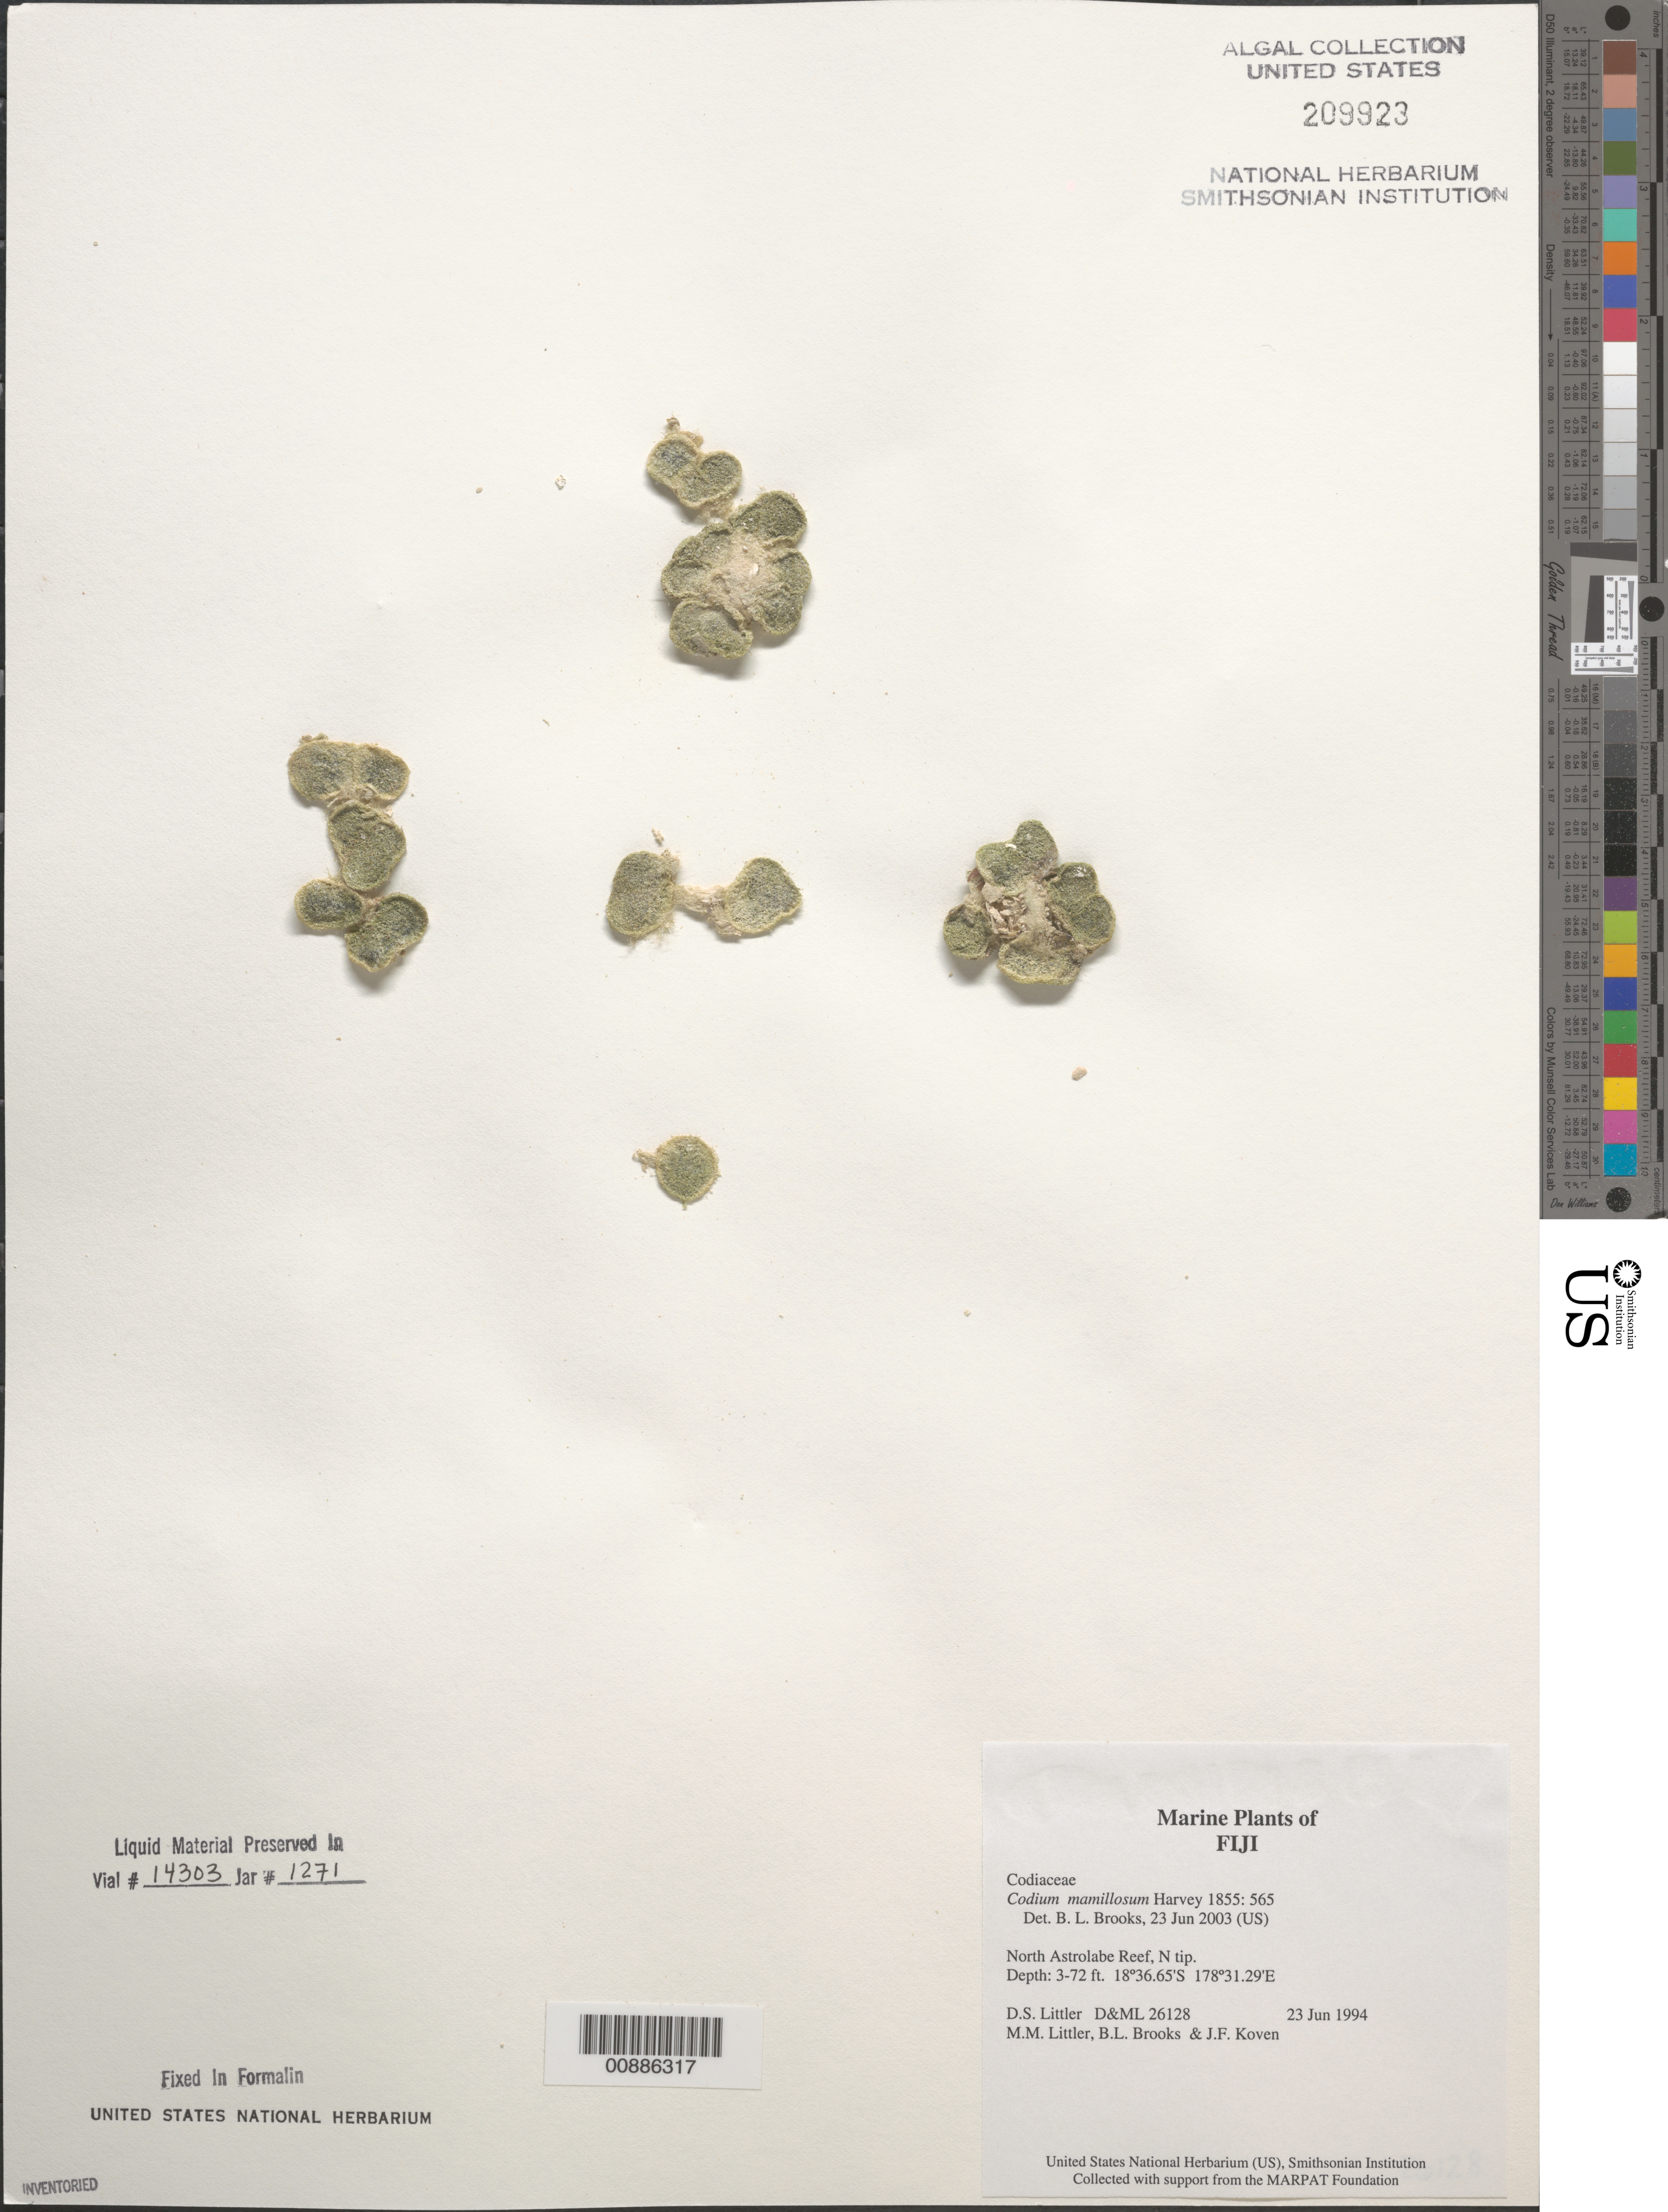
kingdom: Plantae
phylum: Chlorophyta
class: Ulvophyceae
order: Bryopsidales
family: Codiaceae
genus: Codium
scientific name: Codium mamillosum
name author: Harv.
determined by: Brooks, B. L., (BOT), Smithsonian Institution - National Museum of Natural History (UNITED STATES)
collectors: D. S. Littler, M. M. Littler, B. Brooks & J. Koven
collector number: D&ML 26128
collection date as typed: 23 Jun 1994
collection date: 1994-06-23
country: Fiji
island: North Astrolabe Reef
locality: North Astrolabe Reef, north tip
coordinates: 18 36.65'S, 178 31.29'E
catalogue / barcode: US 209923